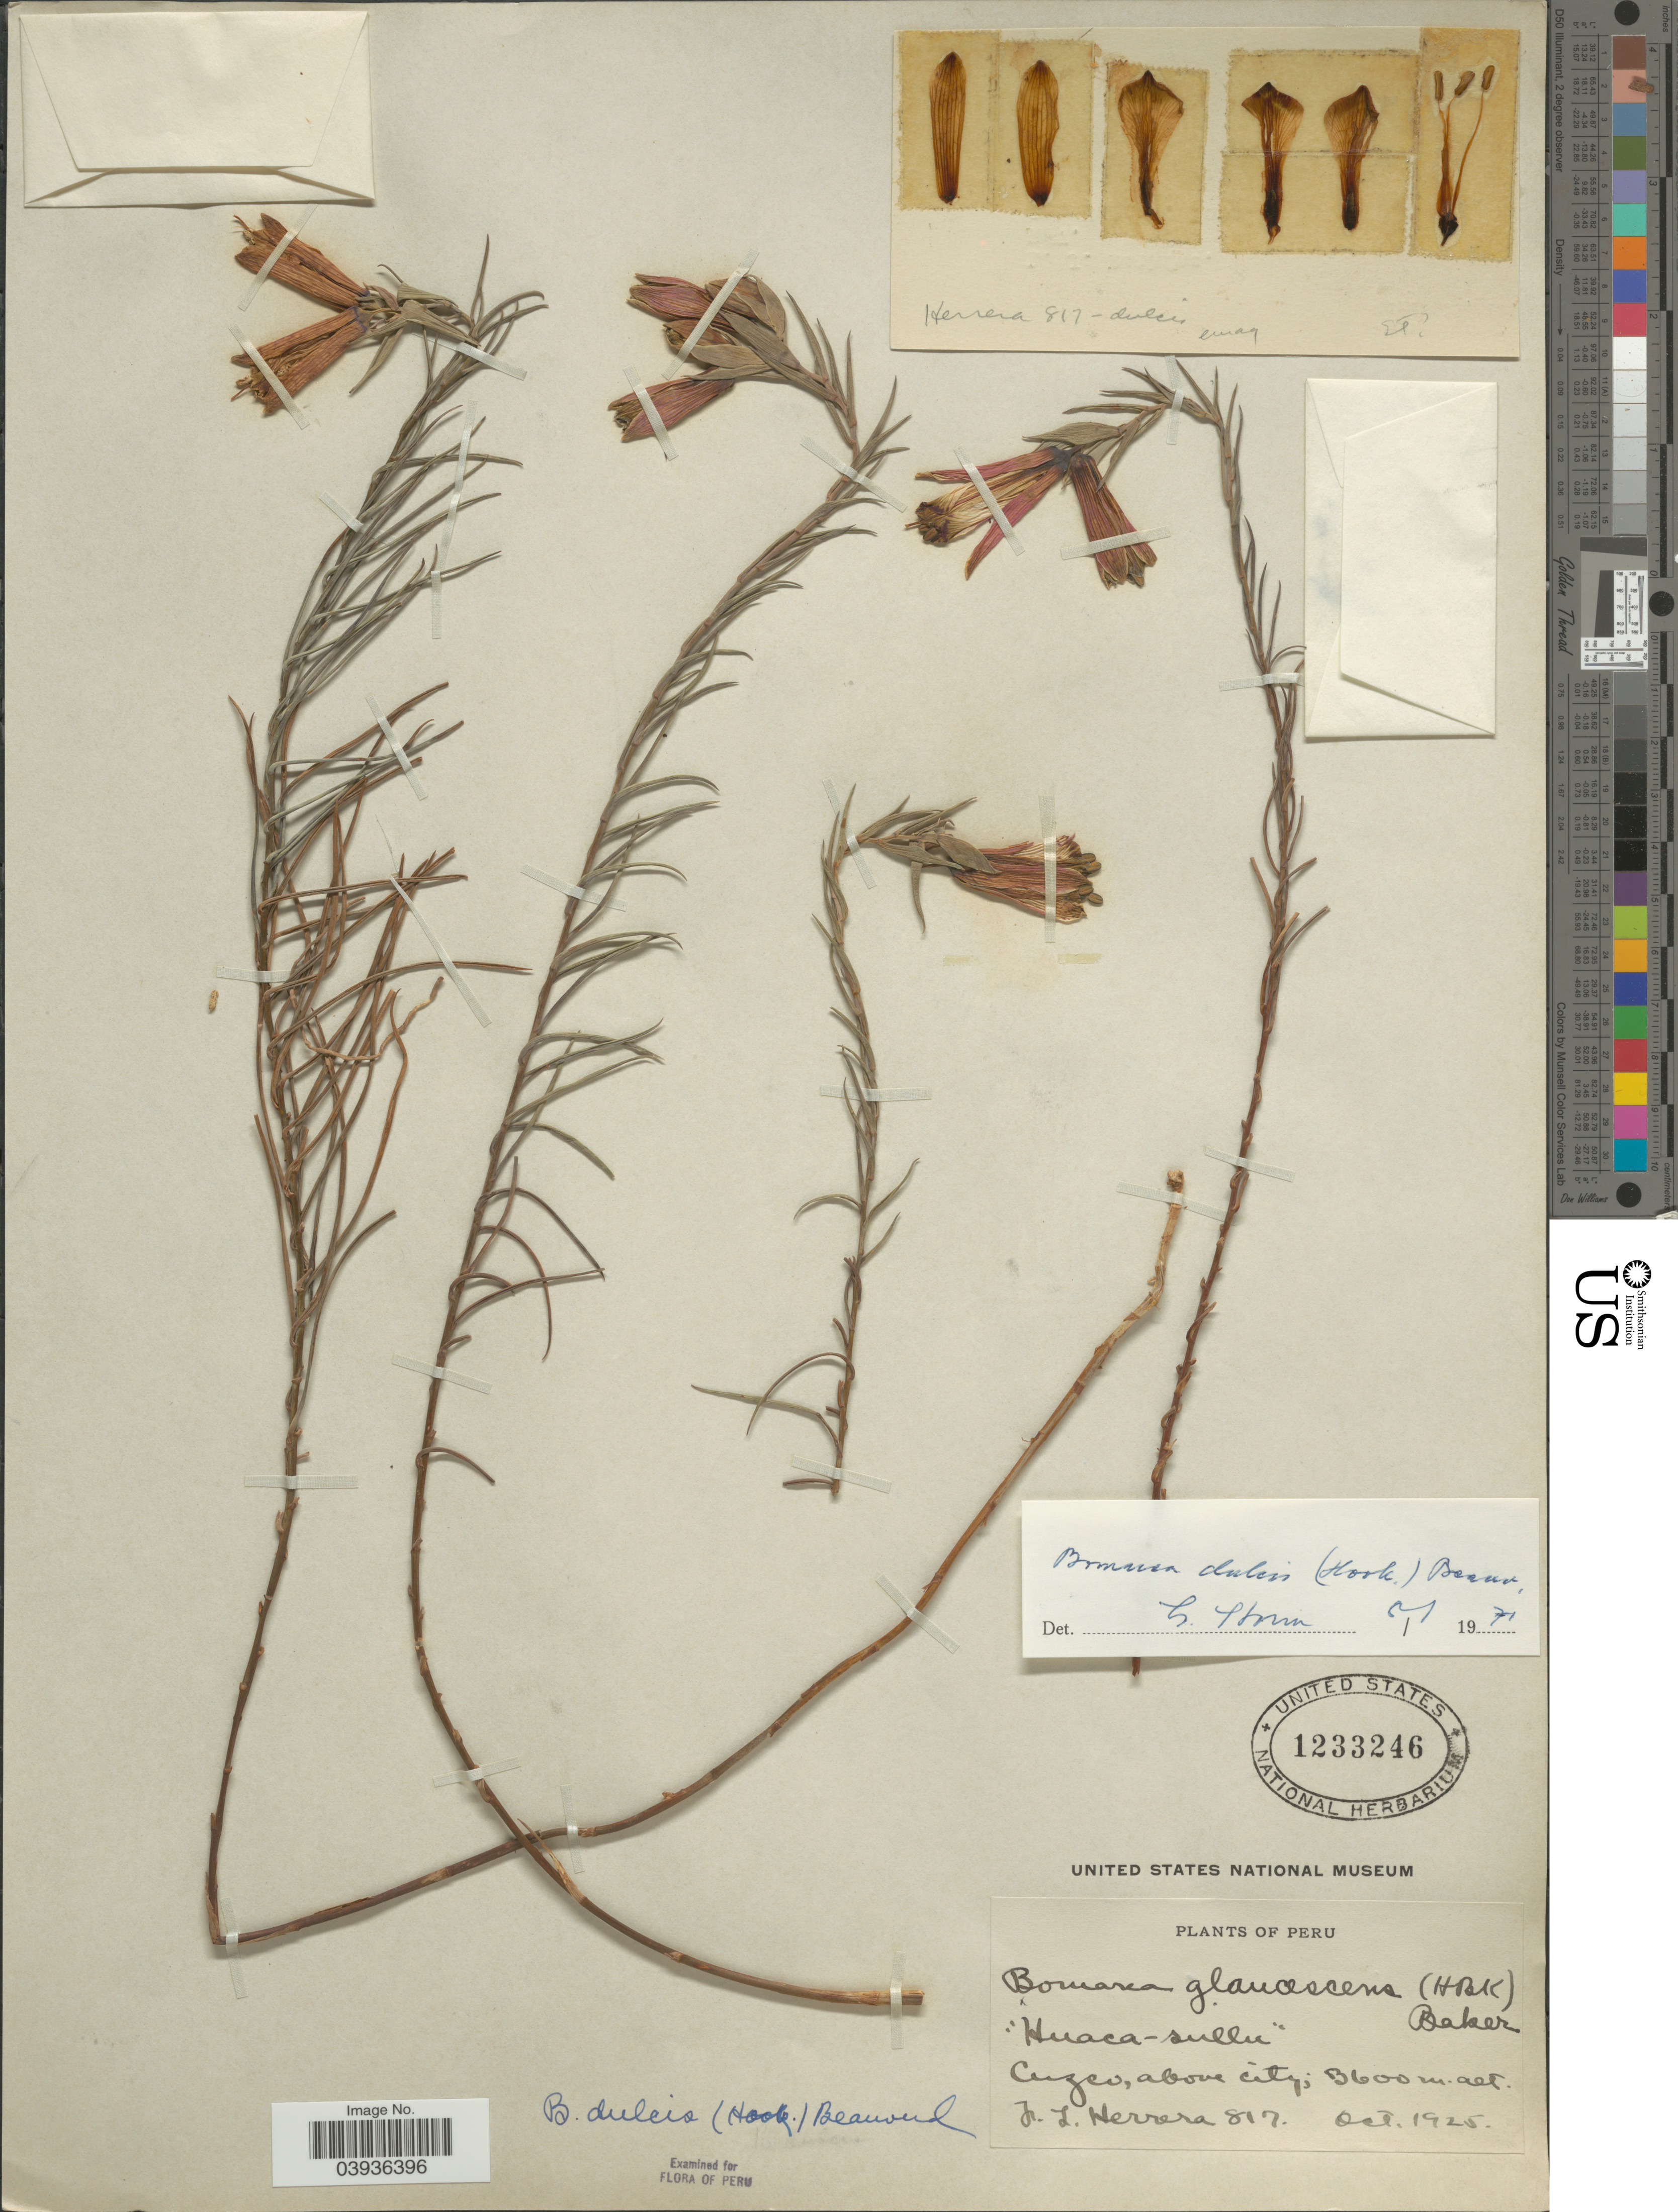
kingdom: Plantae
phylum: Tracheophyta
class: Liliopsida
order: Liliales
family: Alstroemeriaceae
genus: Bomarea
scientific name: Bomarea dulcis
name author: (Hook.) Beauverd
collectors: J. L. Herrera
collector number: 817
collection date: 1925-10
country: Peru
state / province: Cusco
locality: Above city.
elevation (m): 3600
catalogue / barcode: US 1233246